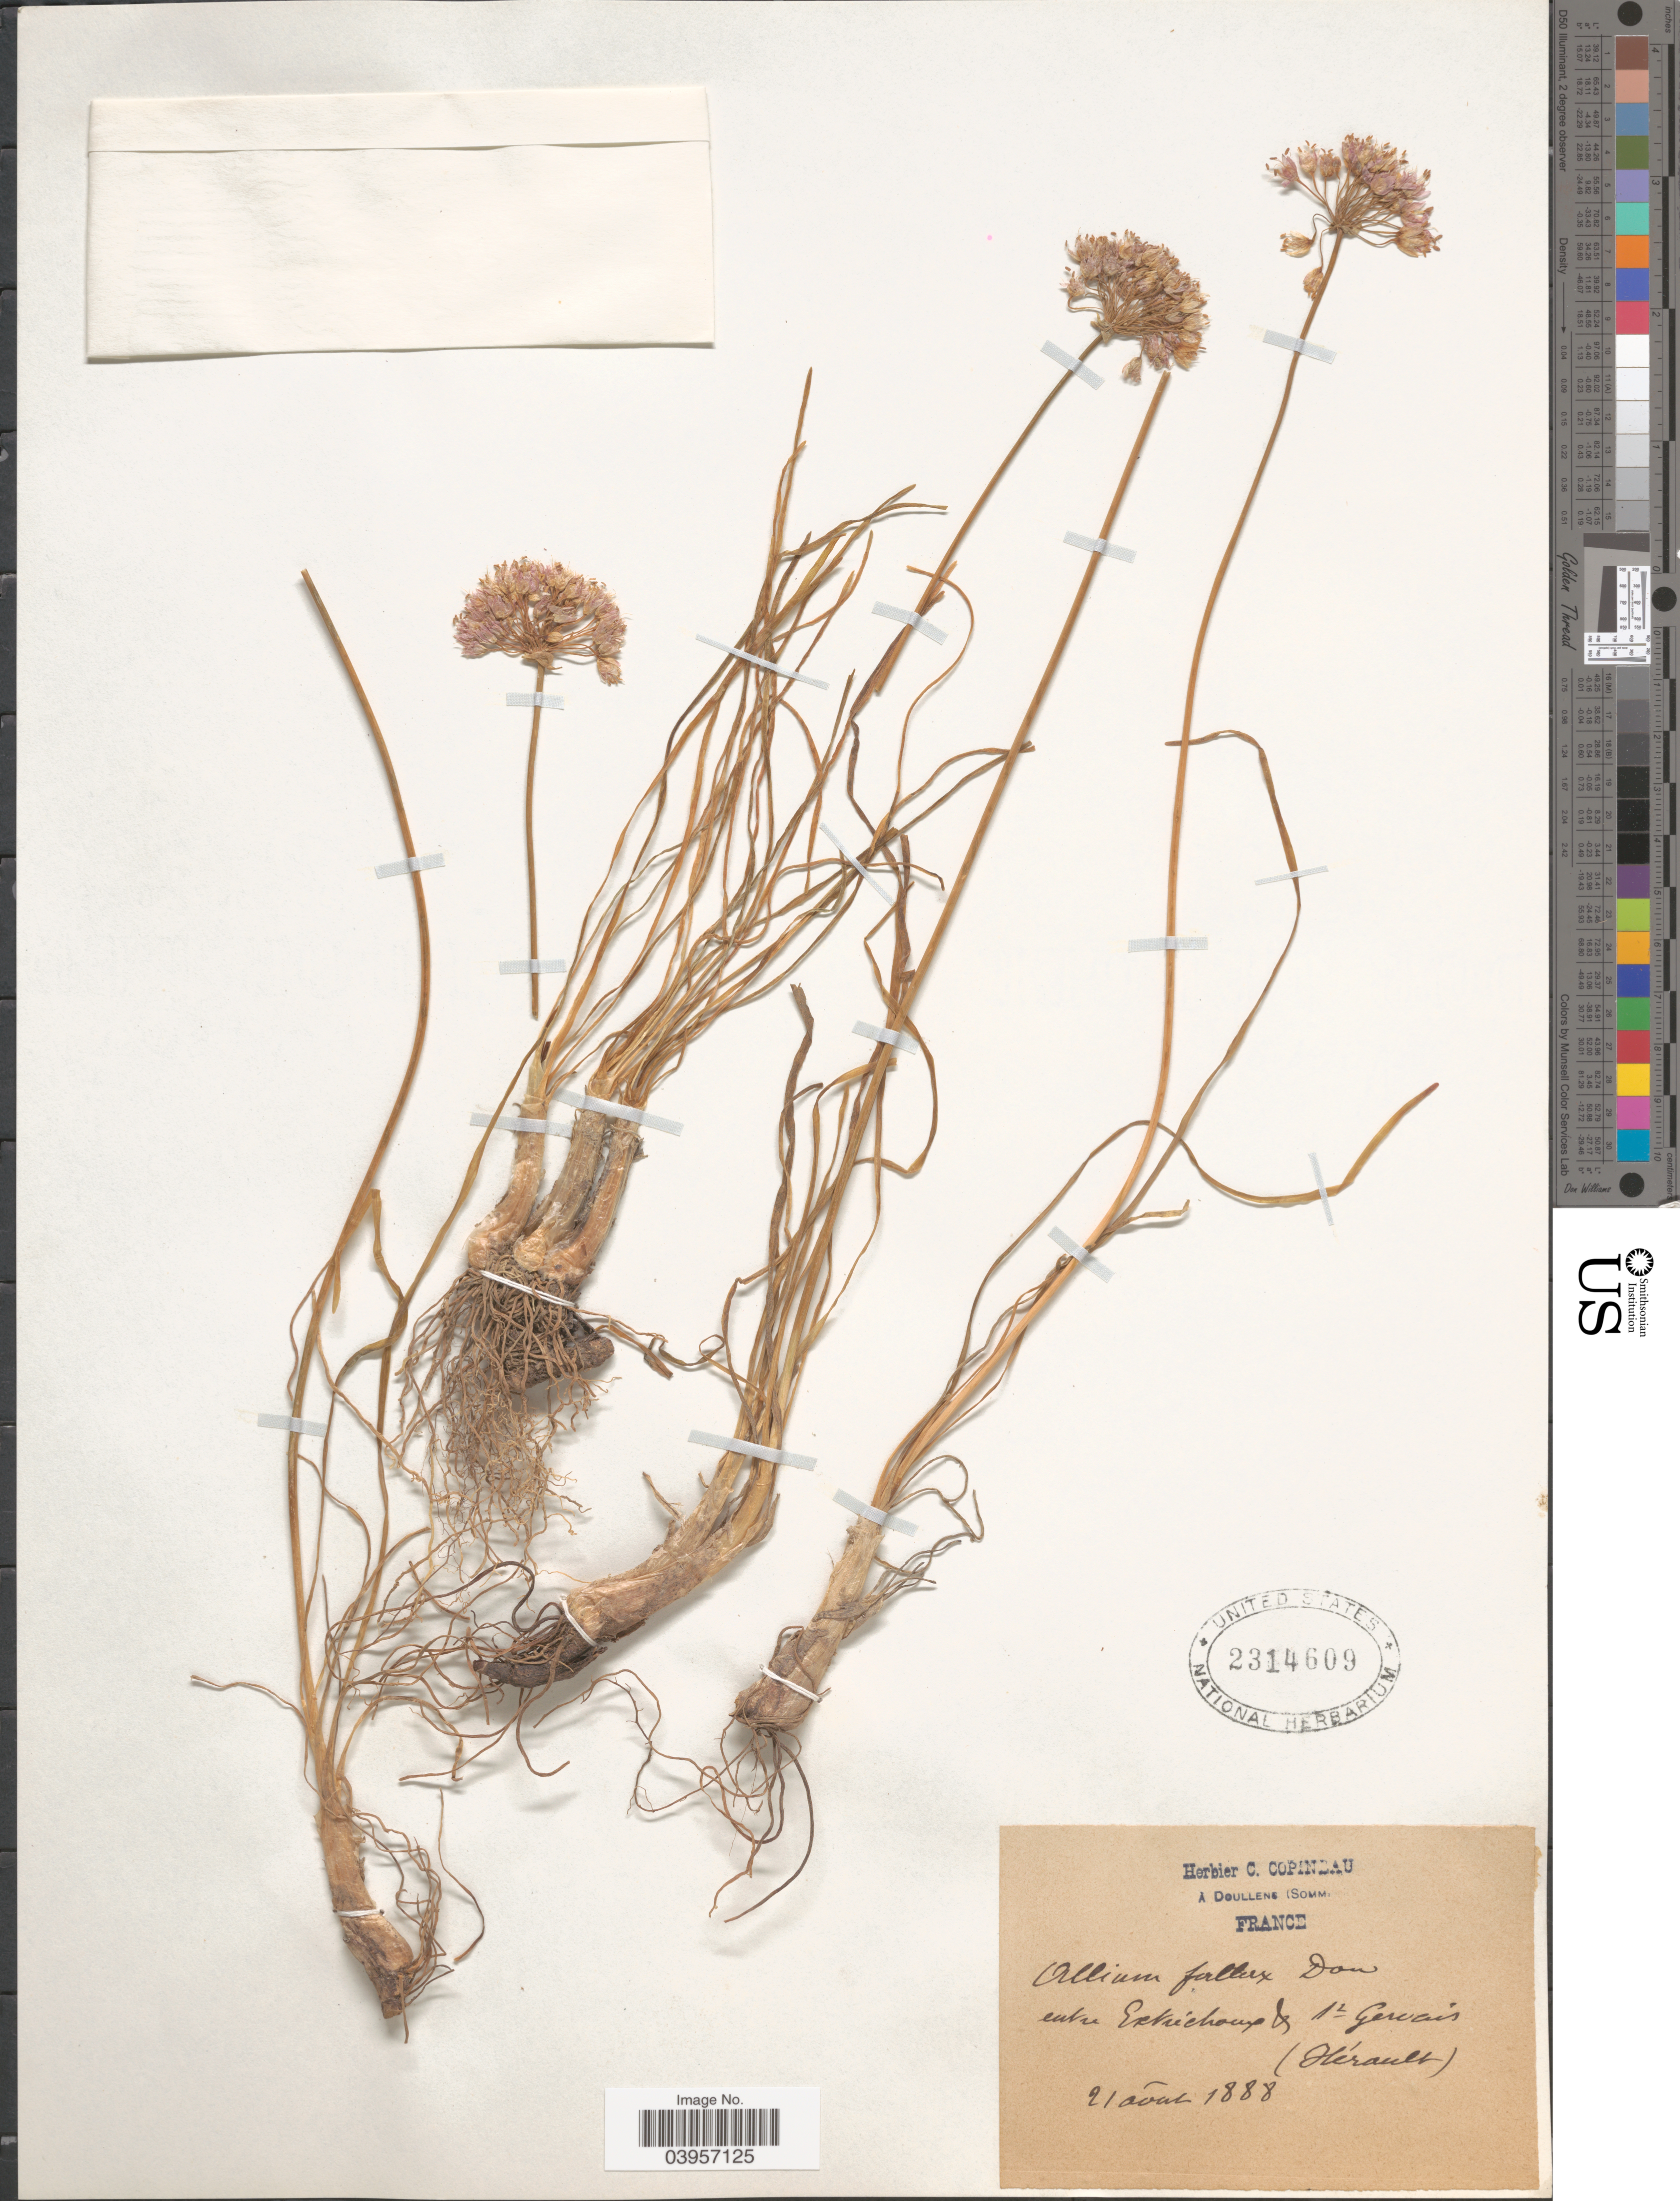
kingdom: Plantae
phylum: Tracheophyta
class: Liliopsida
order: Asparagales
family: Amaryllidaceae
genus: Allium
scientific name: Allium fallax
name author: Schult. & Schult. f.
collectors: -. Herault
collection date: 1888-08-21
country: France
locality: Entre Estréchoux & St. Gervais.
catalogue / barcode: US 2314609